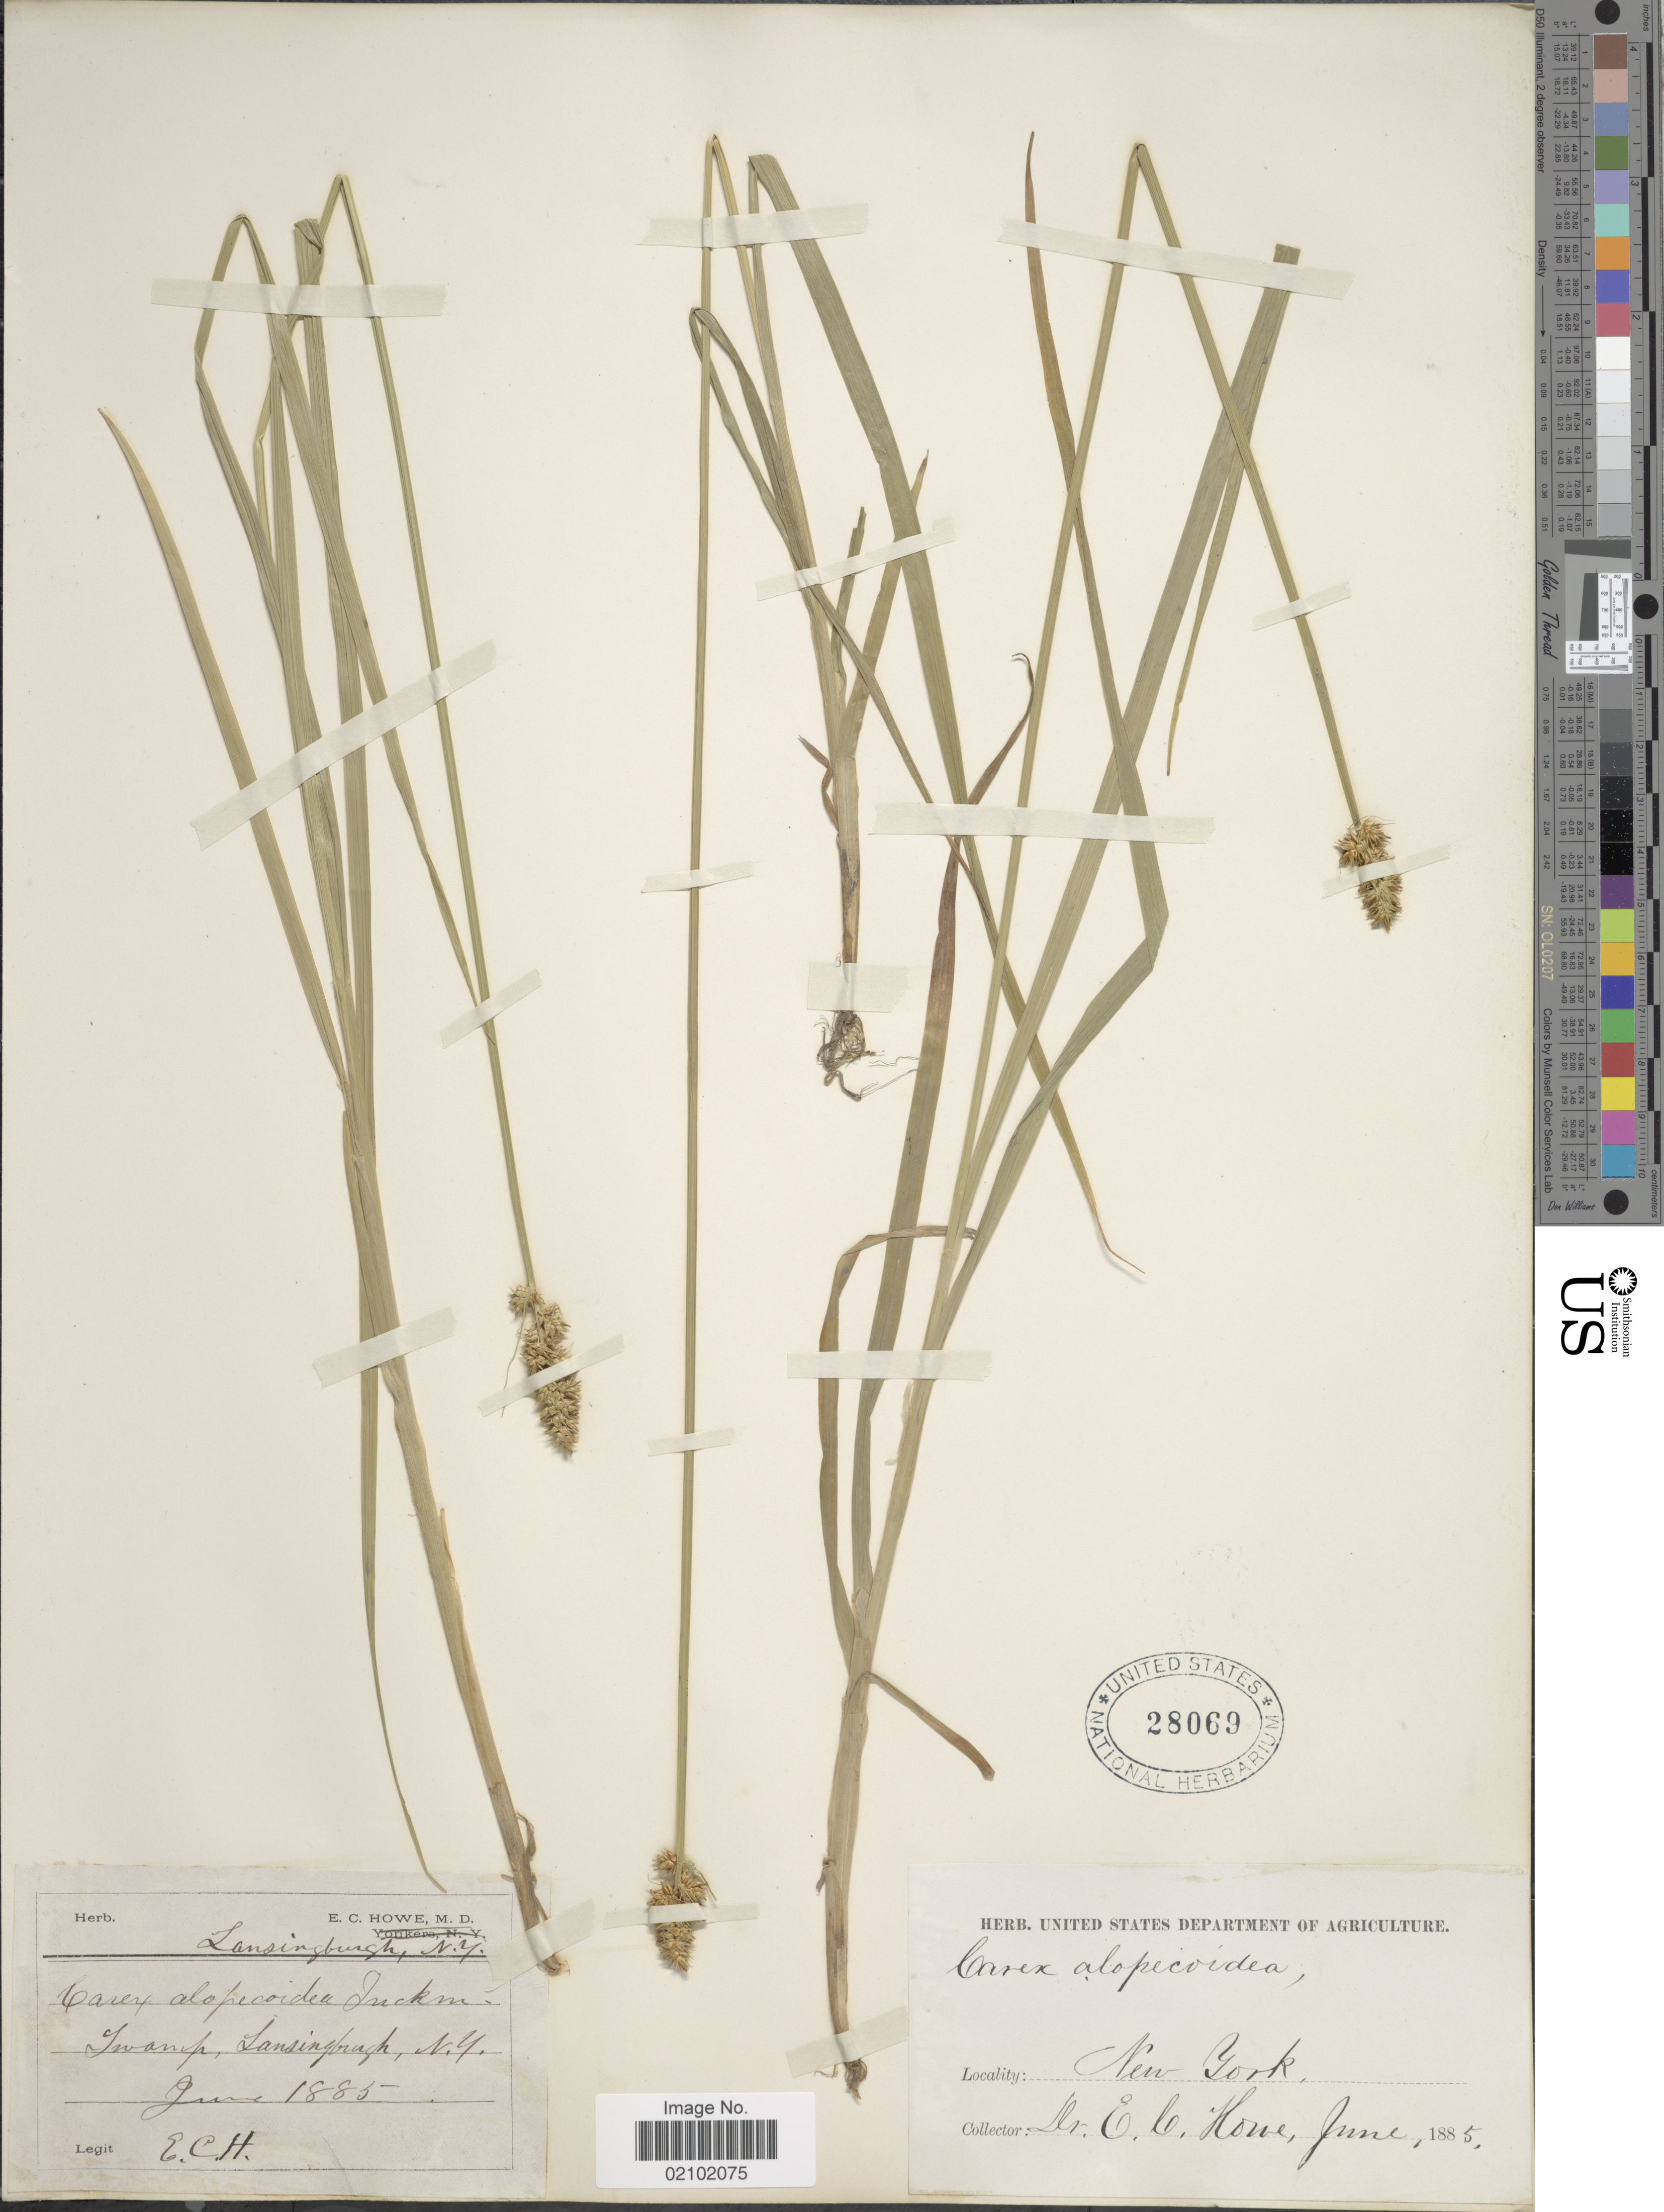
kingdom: Plantae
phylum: Tracheophyta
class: Liliopsida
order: Poales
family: Cyperaceae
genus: Carex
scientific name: Carex alopecoidea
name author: Tuck.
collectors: E. Howe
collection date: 1885-06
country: United States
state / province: New York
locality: Lansingburgh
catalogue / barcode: US 28069